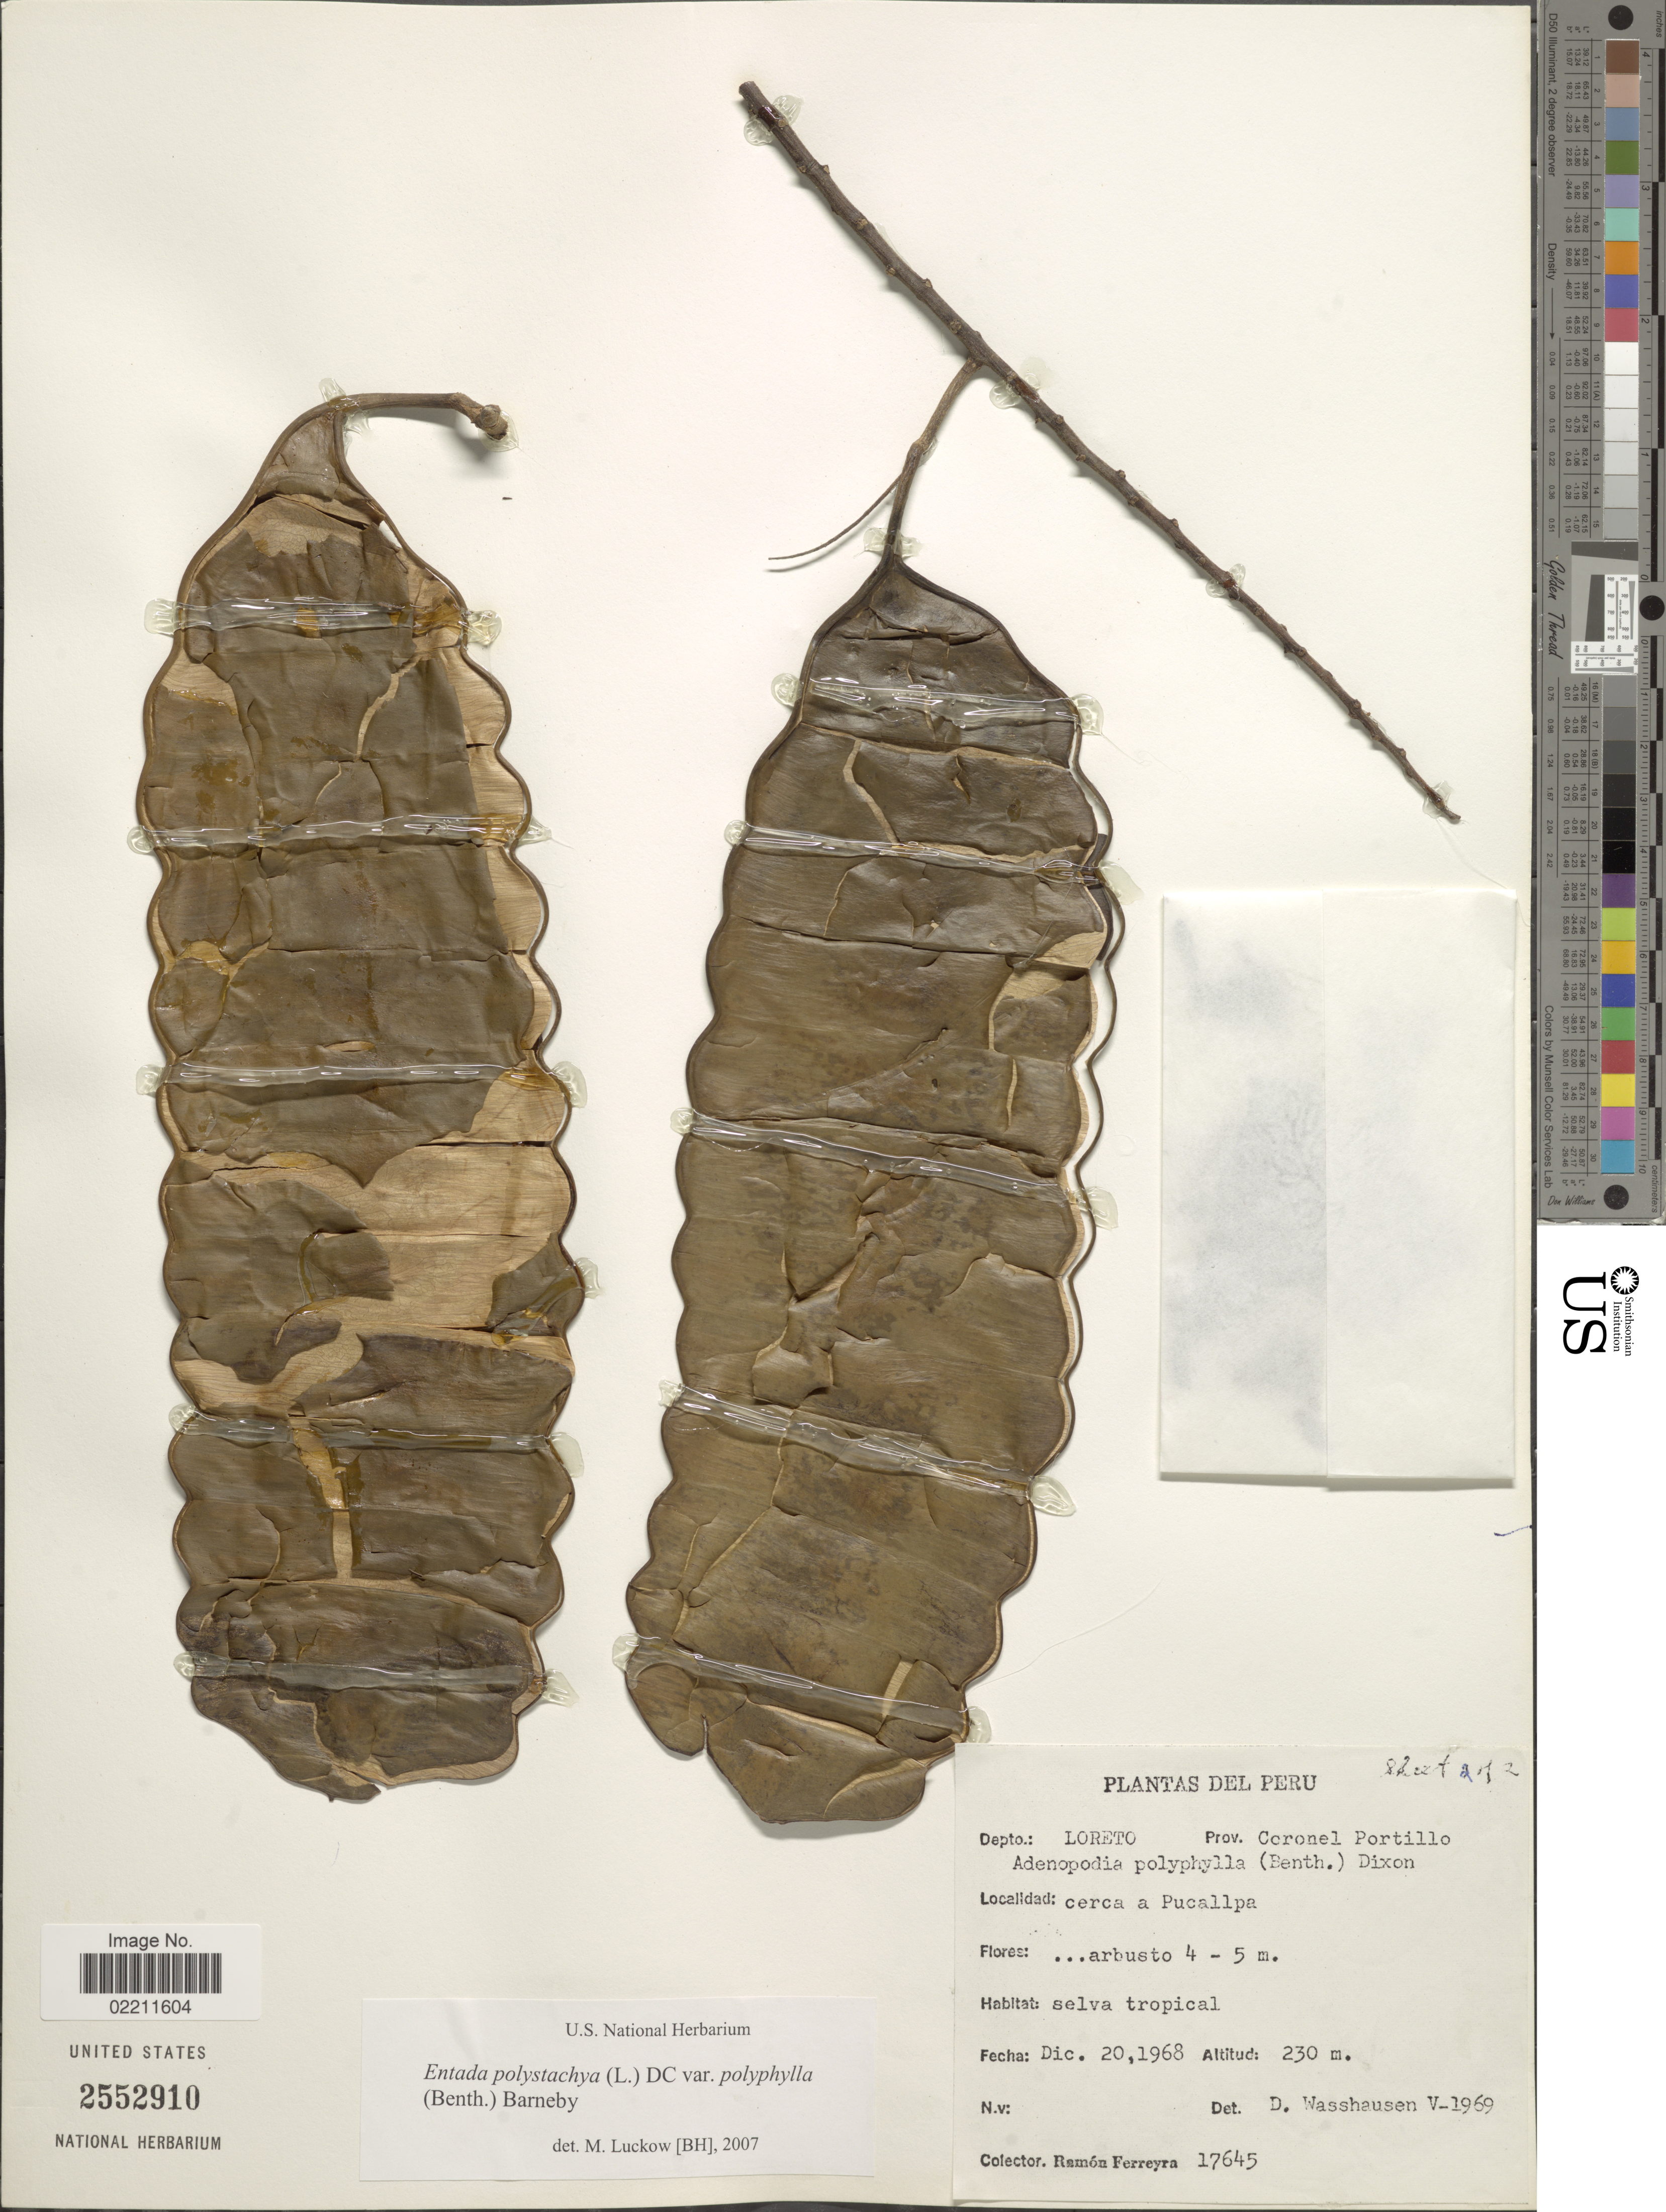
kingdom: Plantae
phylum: Tracheophyta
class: Magnoliopsida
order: Fabales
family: Fabaceae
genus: Entada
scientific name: Entada polystachya var. polyphylla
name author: (Benth.) Barneby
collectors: R. A. Ferreyra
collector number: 17645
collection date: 1968-12-20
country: Peru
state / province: Loreto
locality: Peru, Depto: Loreto, Prov. Coronel Portillo. Cerca a Pucallpa.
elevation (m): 230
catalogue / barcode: US 2552910